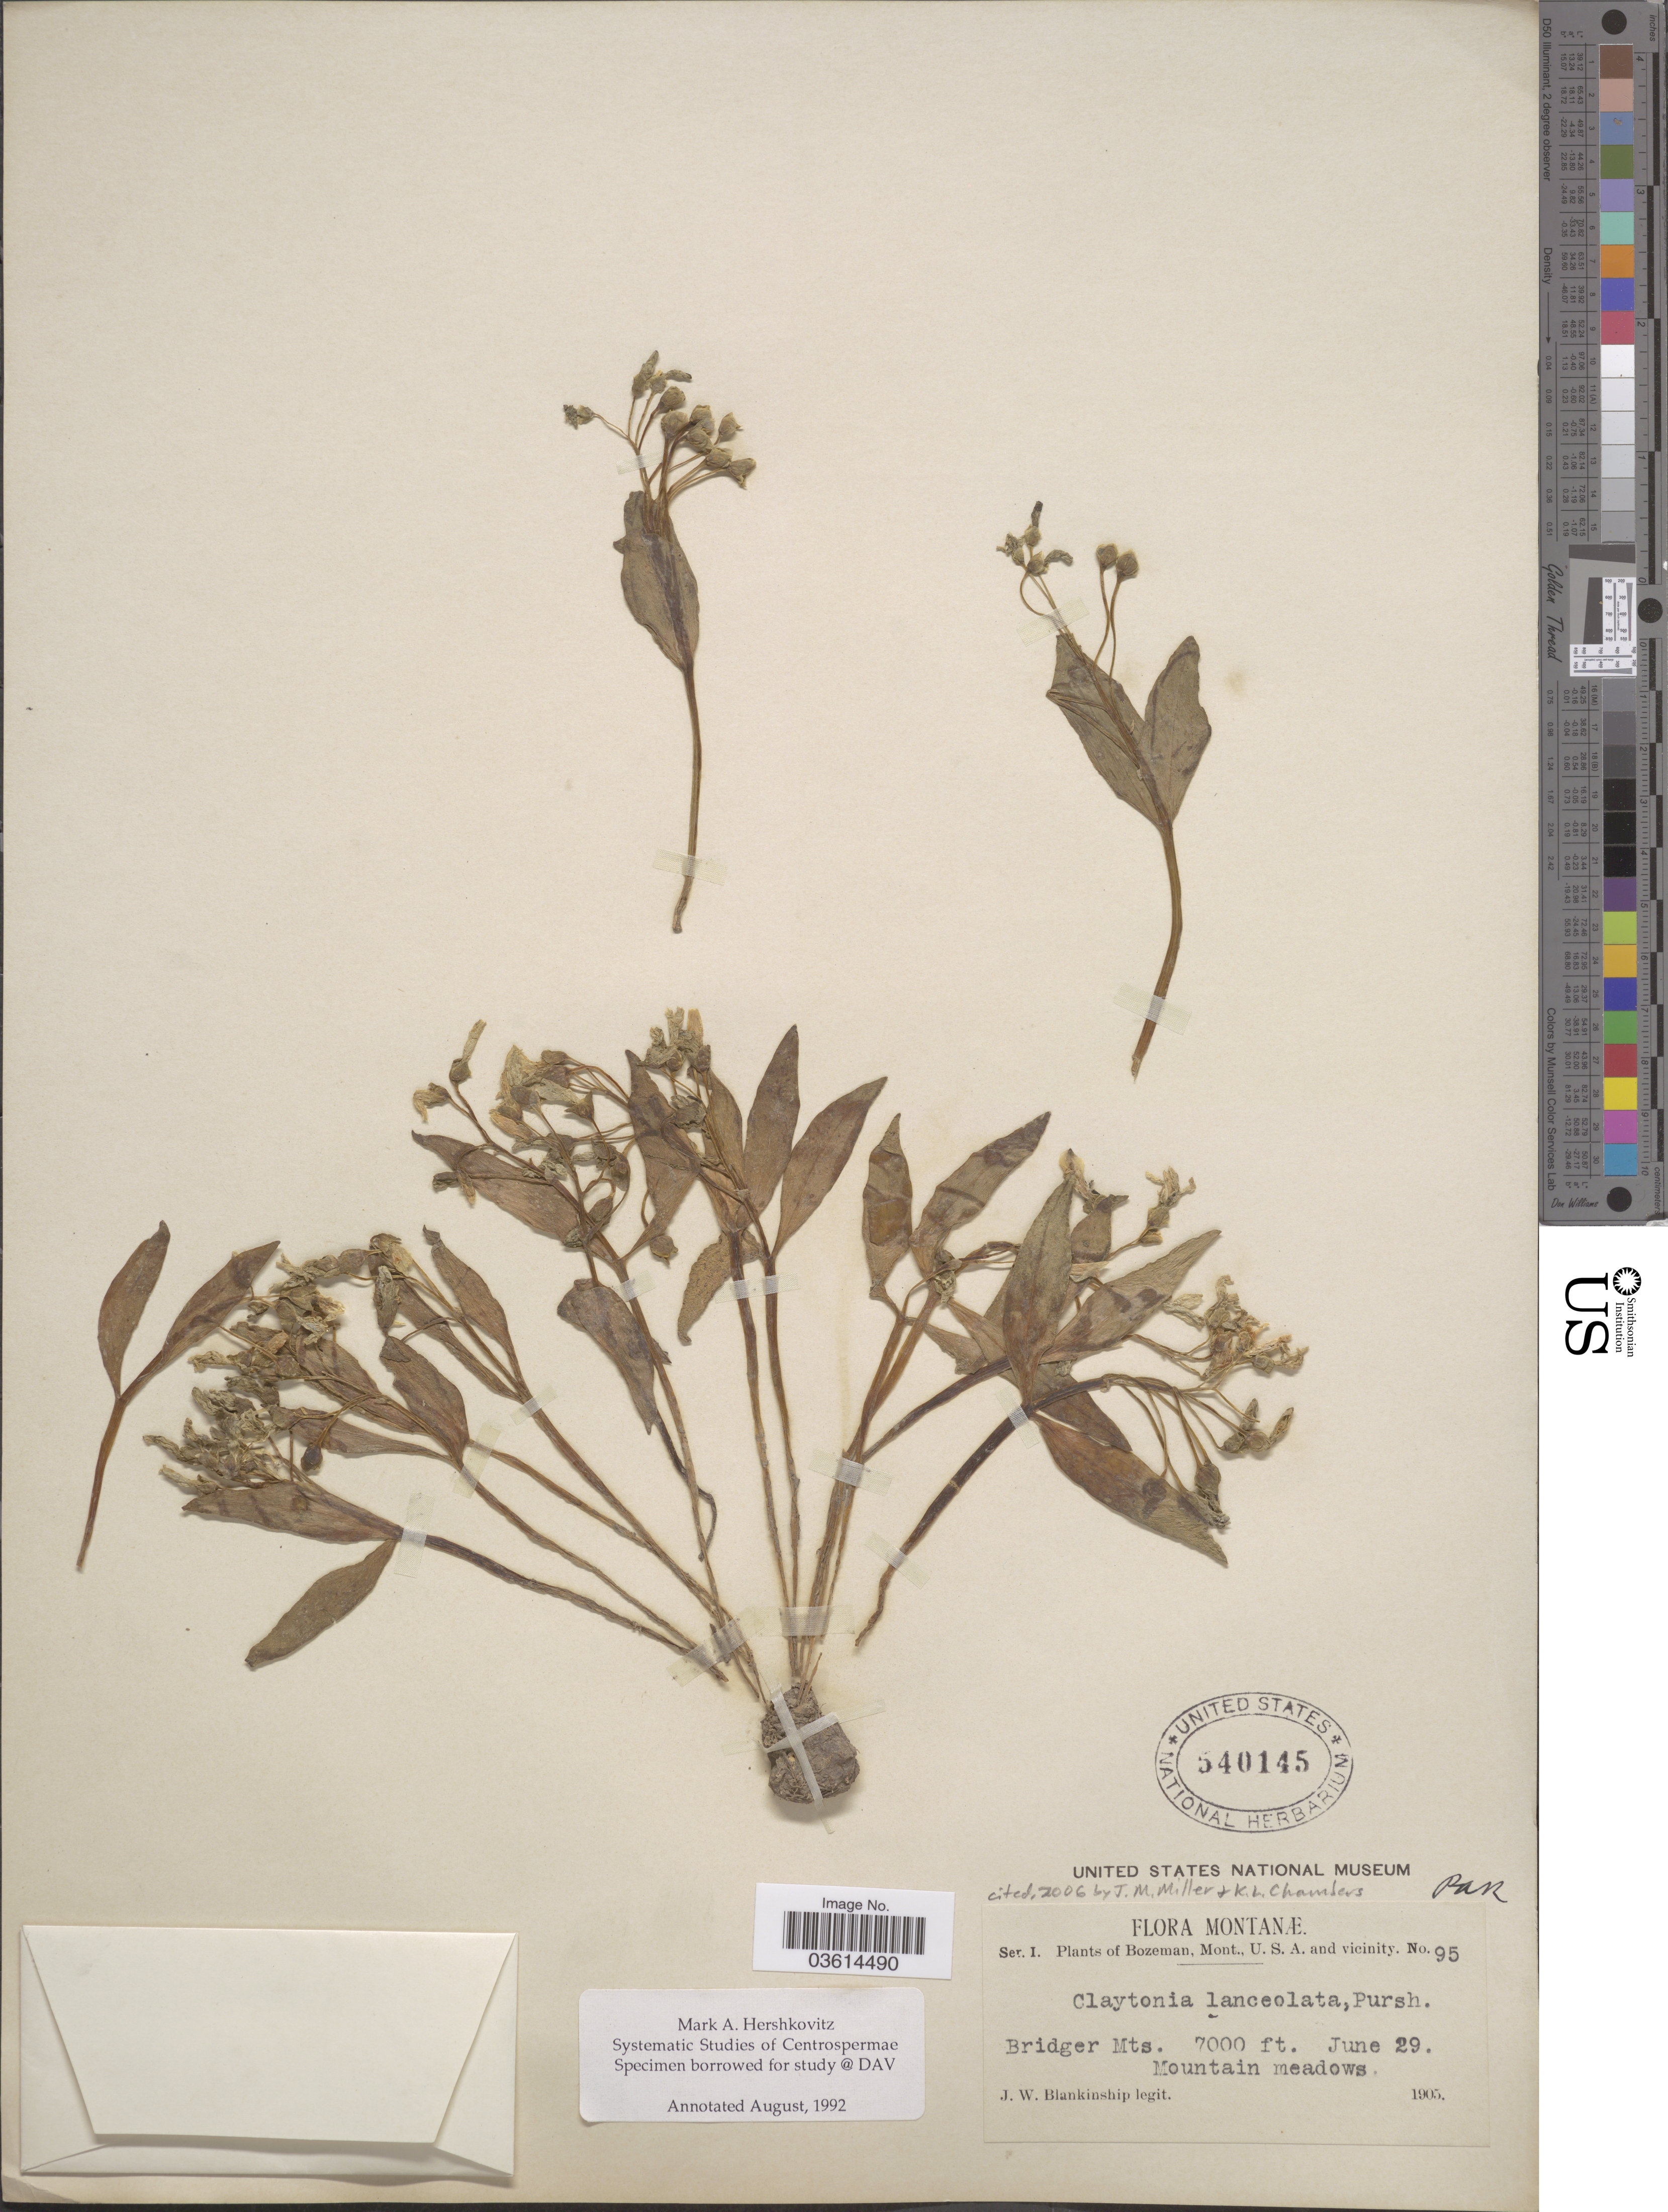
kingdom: Plantae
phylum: Tracheophyta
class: Magnoliopsida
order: Caryophyllales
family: Montiaceae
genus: Claytonia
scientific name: Claytonia lanceolata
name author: Pursh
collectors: J. W. Blankinship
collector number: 95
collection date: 1905-06-29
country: United States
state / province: Montana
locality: Bozeman, U.S.A. and vicinity. Bridger Mts. Mountain meadows.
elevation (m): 2134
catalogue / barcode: US 540145